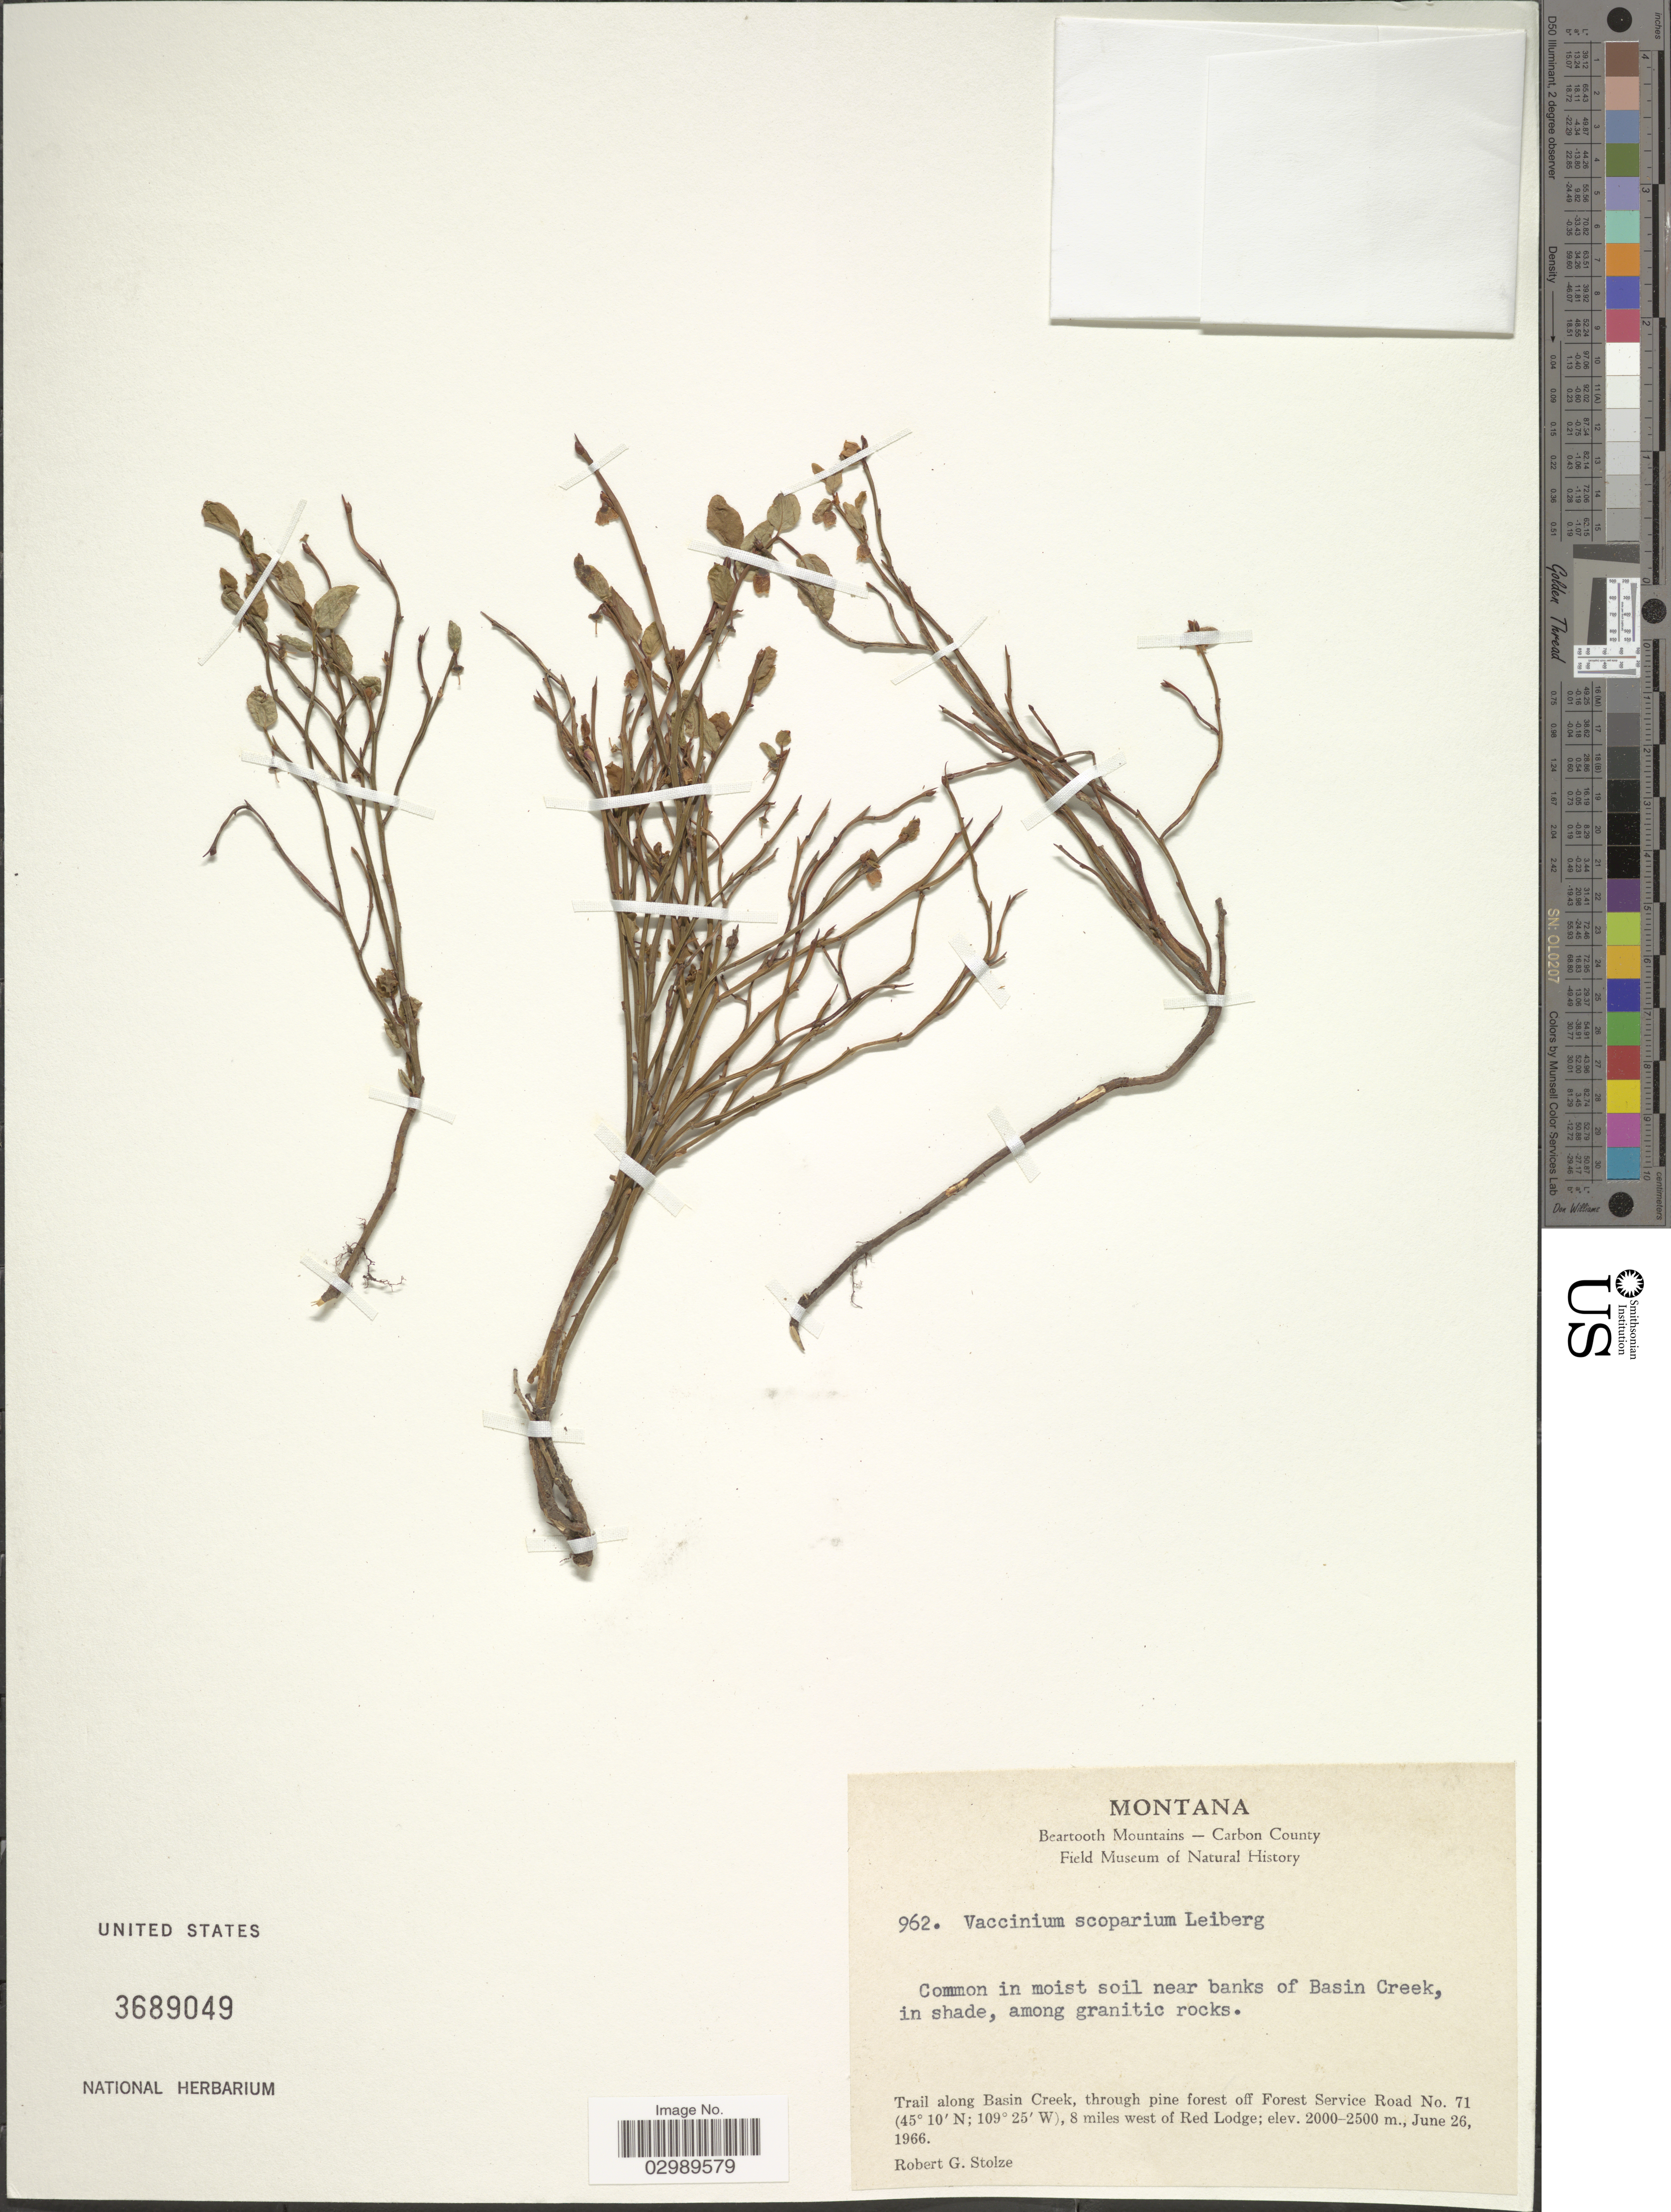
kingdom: Plantae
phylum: Tracheophyta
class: Magnoliopsida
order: Ericales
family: Ericaceae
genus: Vaccinium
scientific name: Vaccinium scoparium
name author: Leiberg ex Coville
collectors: R. G. Stolze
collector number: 962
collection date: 1966-06-26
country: United States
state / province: Montana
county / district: Carbon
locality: Beartooth Mountains, Common in moist soil near banks of Basin Creek. Trail along Basin Creek, through pine forest off Forest Service Road No.71, 8 miles west of Red Lodge.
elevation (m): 2000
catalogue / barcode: US 3689049